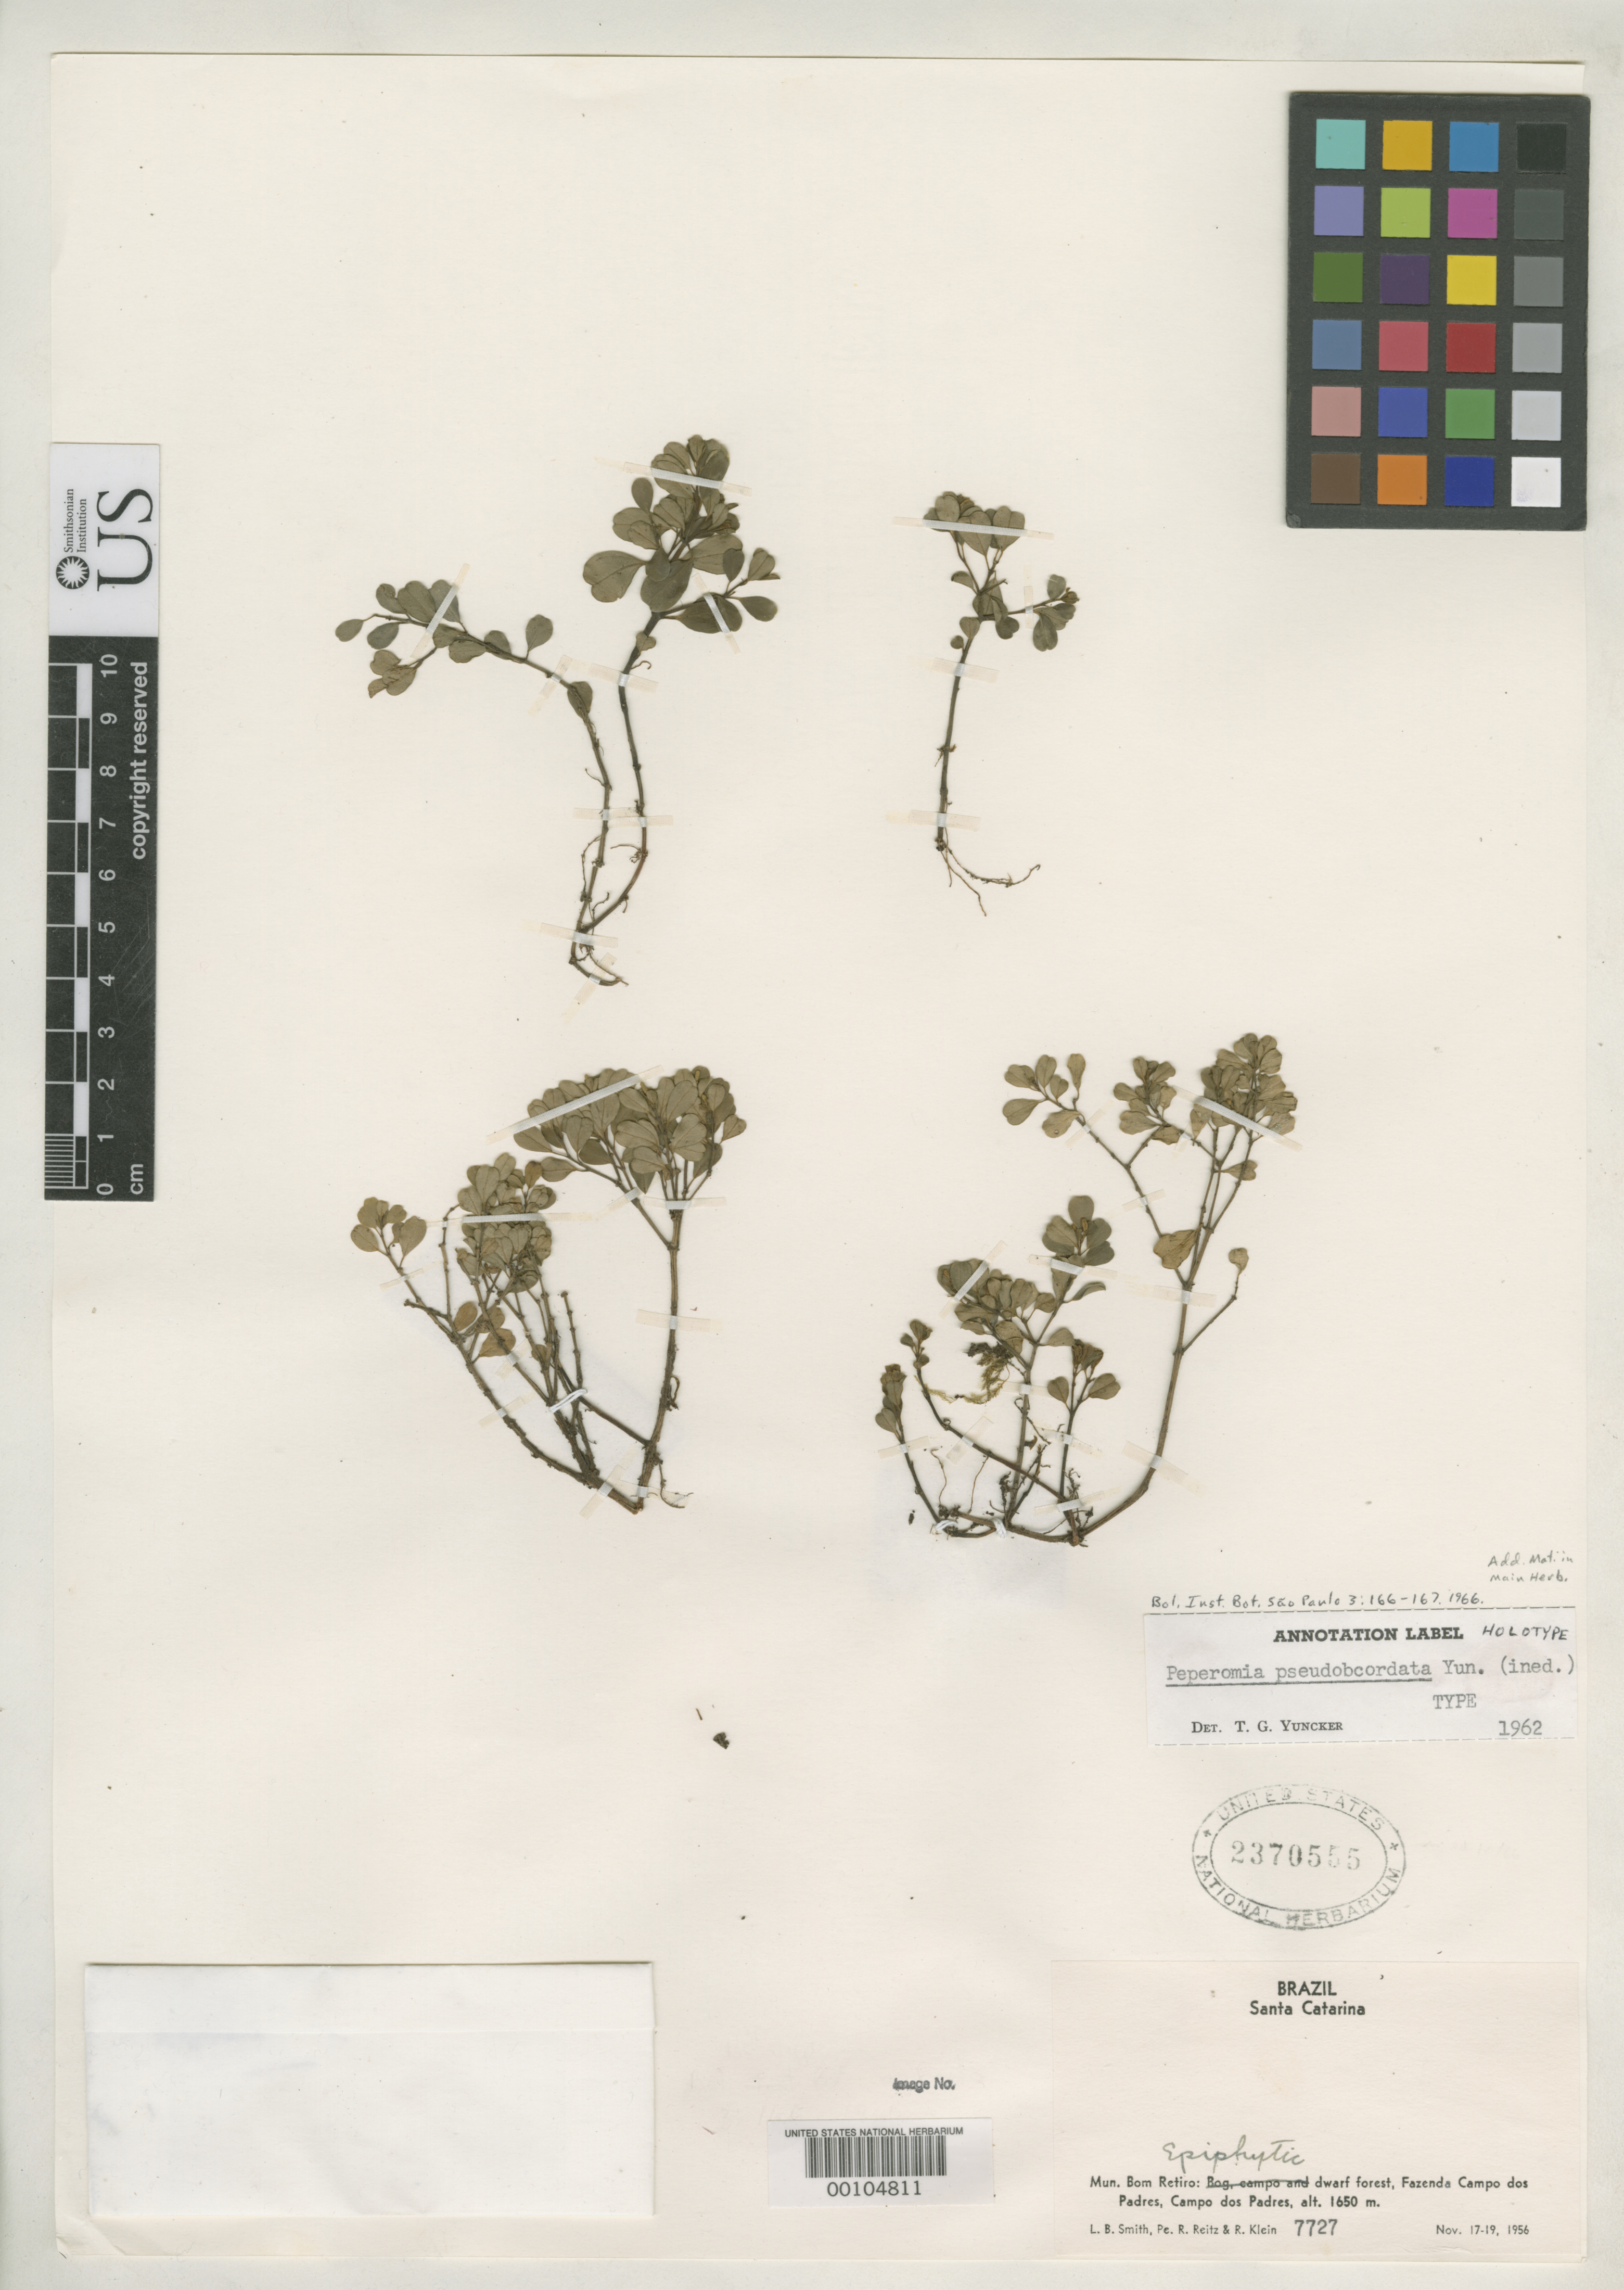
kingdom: Plantae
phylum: Tracheophyta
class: Magnoliopsida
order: Piperales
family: Piperaceae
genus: Peperomia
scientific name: Peperomia pseudobcordata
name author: Yunck.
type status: Holotype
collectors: L. Smith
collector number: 7727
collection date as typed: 17 Nov 1956 to 19 Nov 1956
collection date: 1956-11-17/1956-11-19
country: Brazil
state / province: Santa Catarina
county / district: Bom Retiro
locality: Mun. Bom Retiro: Fazenda Campo dos Padres, Campo dos Padres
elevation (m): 1650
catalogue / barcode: US 2370555